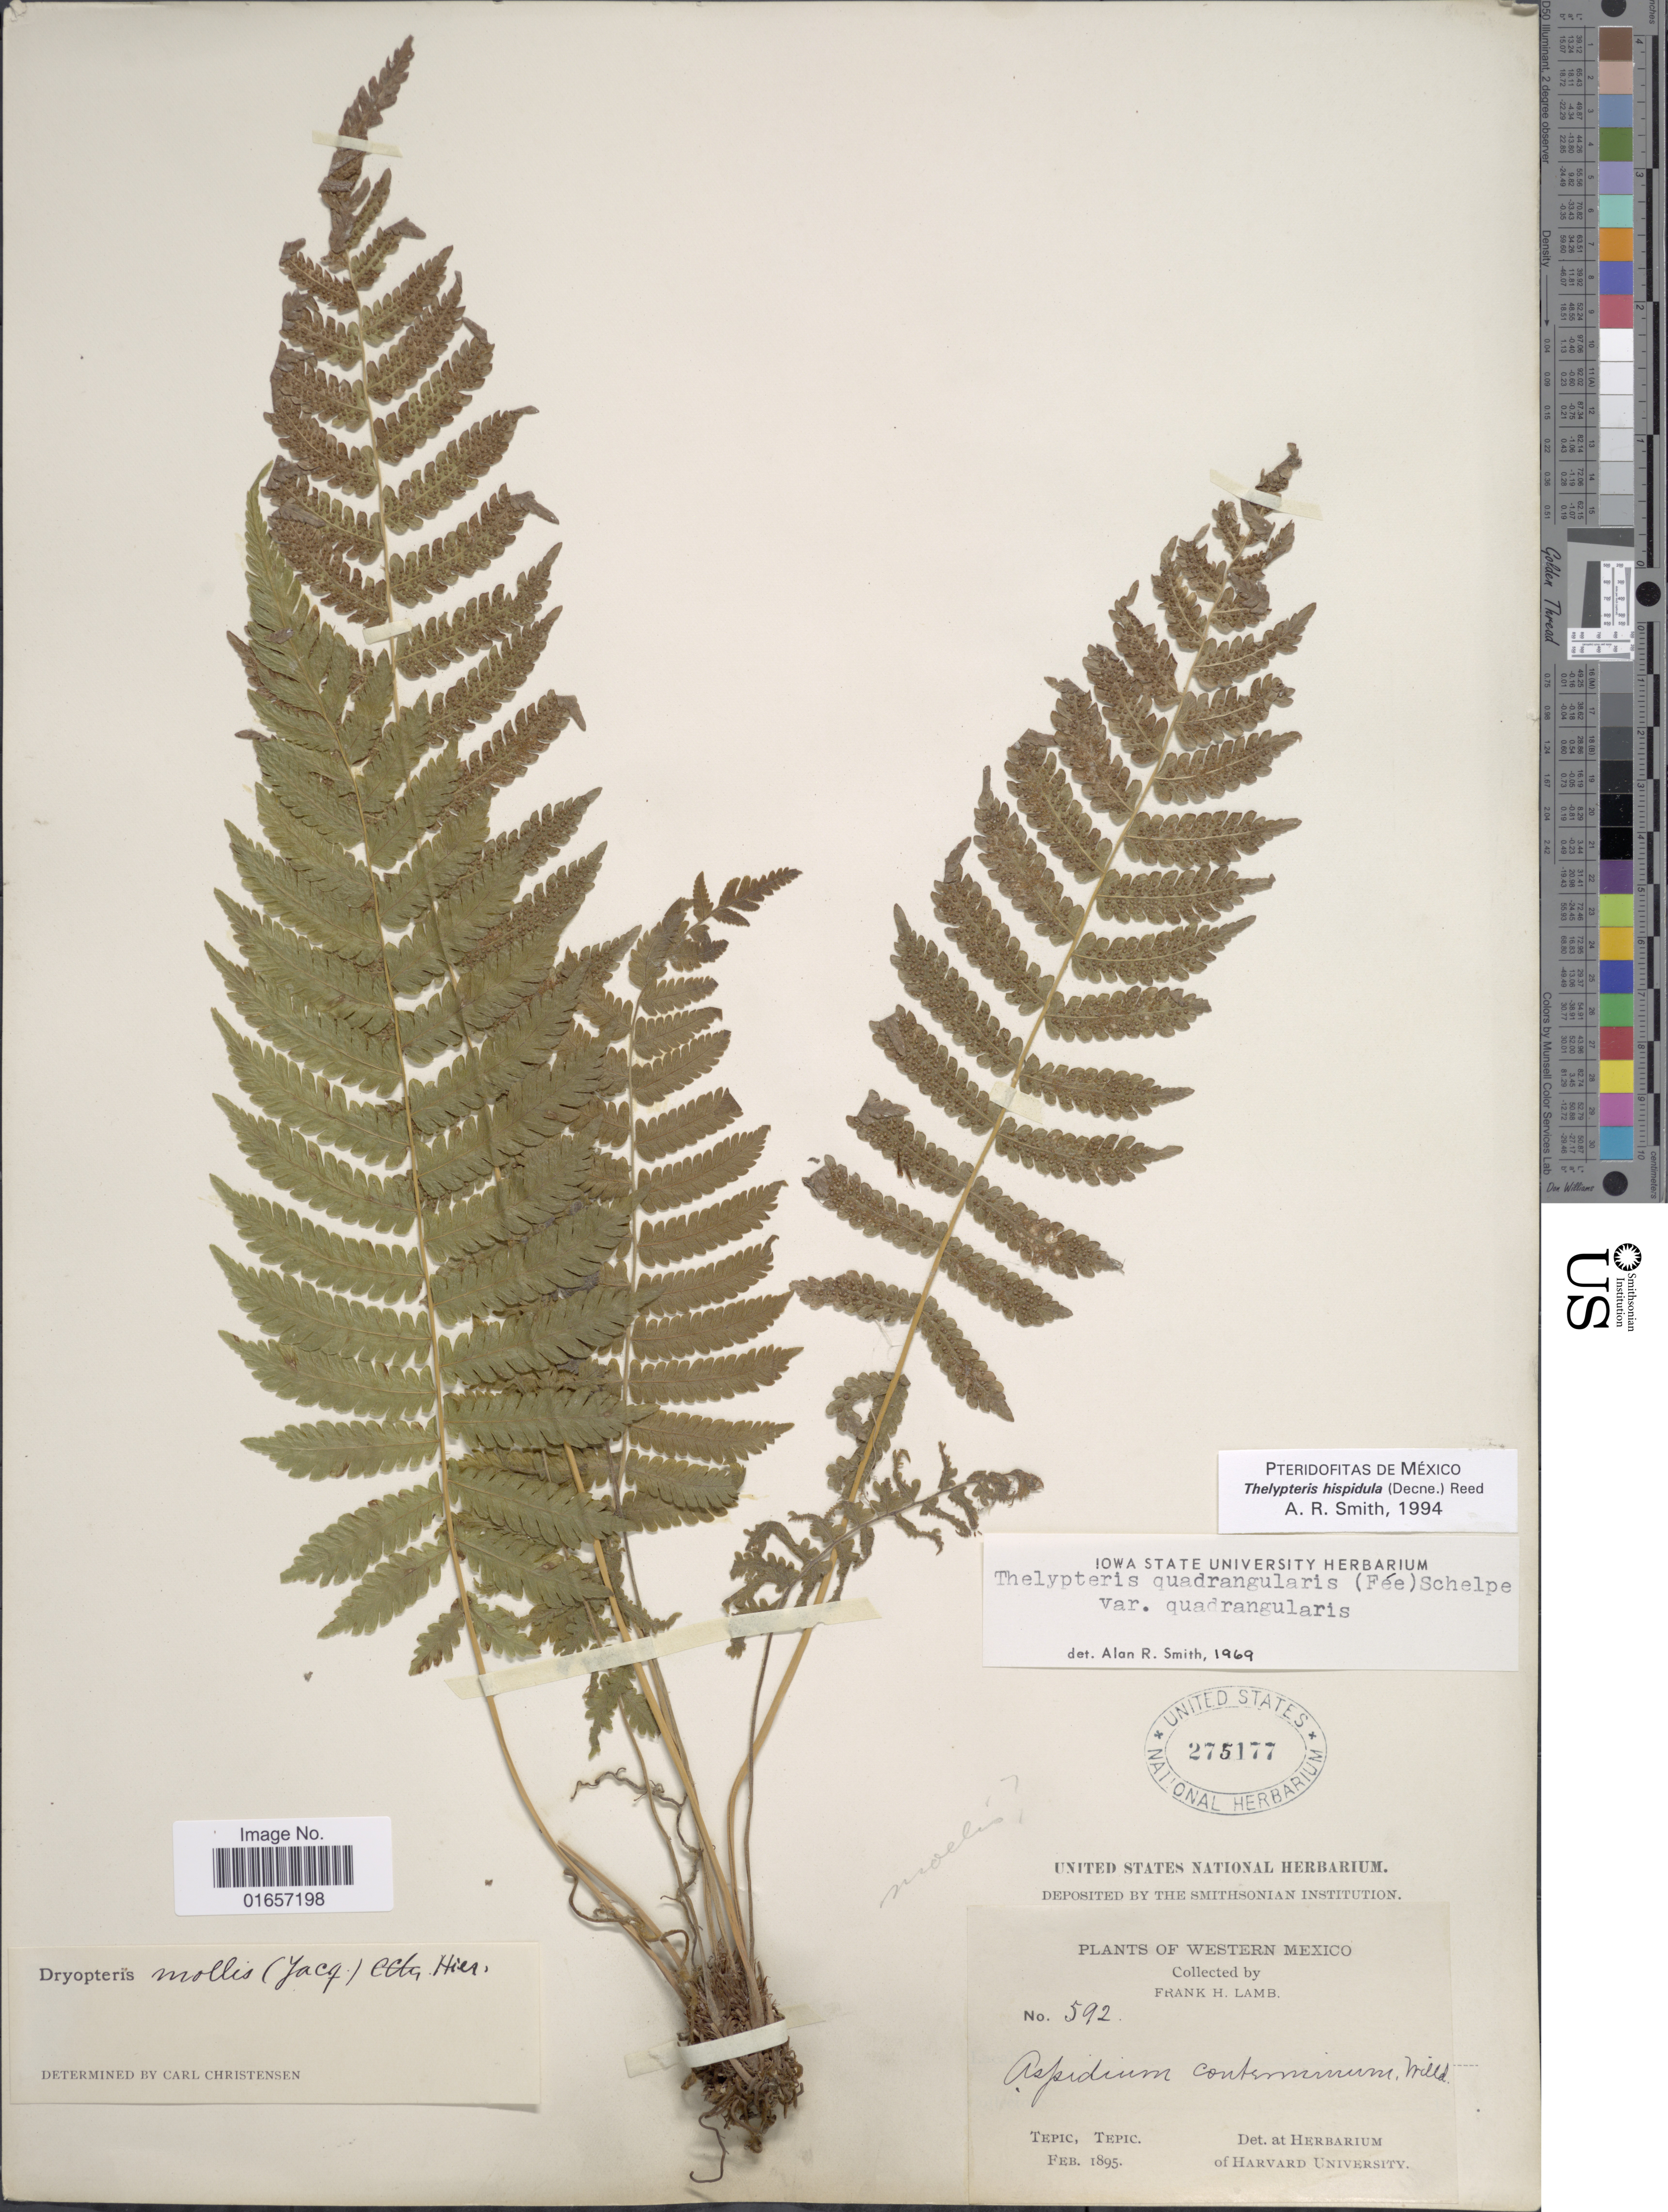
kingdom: Plantae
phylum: Tracheophyta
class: Polypodiopsida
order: Polypodiales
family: Thelypteridaceae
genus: Christella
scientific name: Christella hispidula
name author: (Decne.) Holttum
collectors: F. H. Lamb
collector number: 592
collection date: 1895-02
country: Mexico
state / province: Nayarit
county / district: Tepic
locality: Tepic Mun., Tepic Territory [now Nayarit].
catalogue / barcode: US 275177